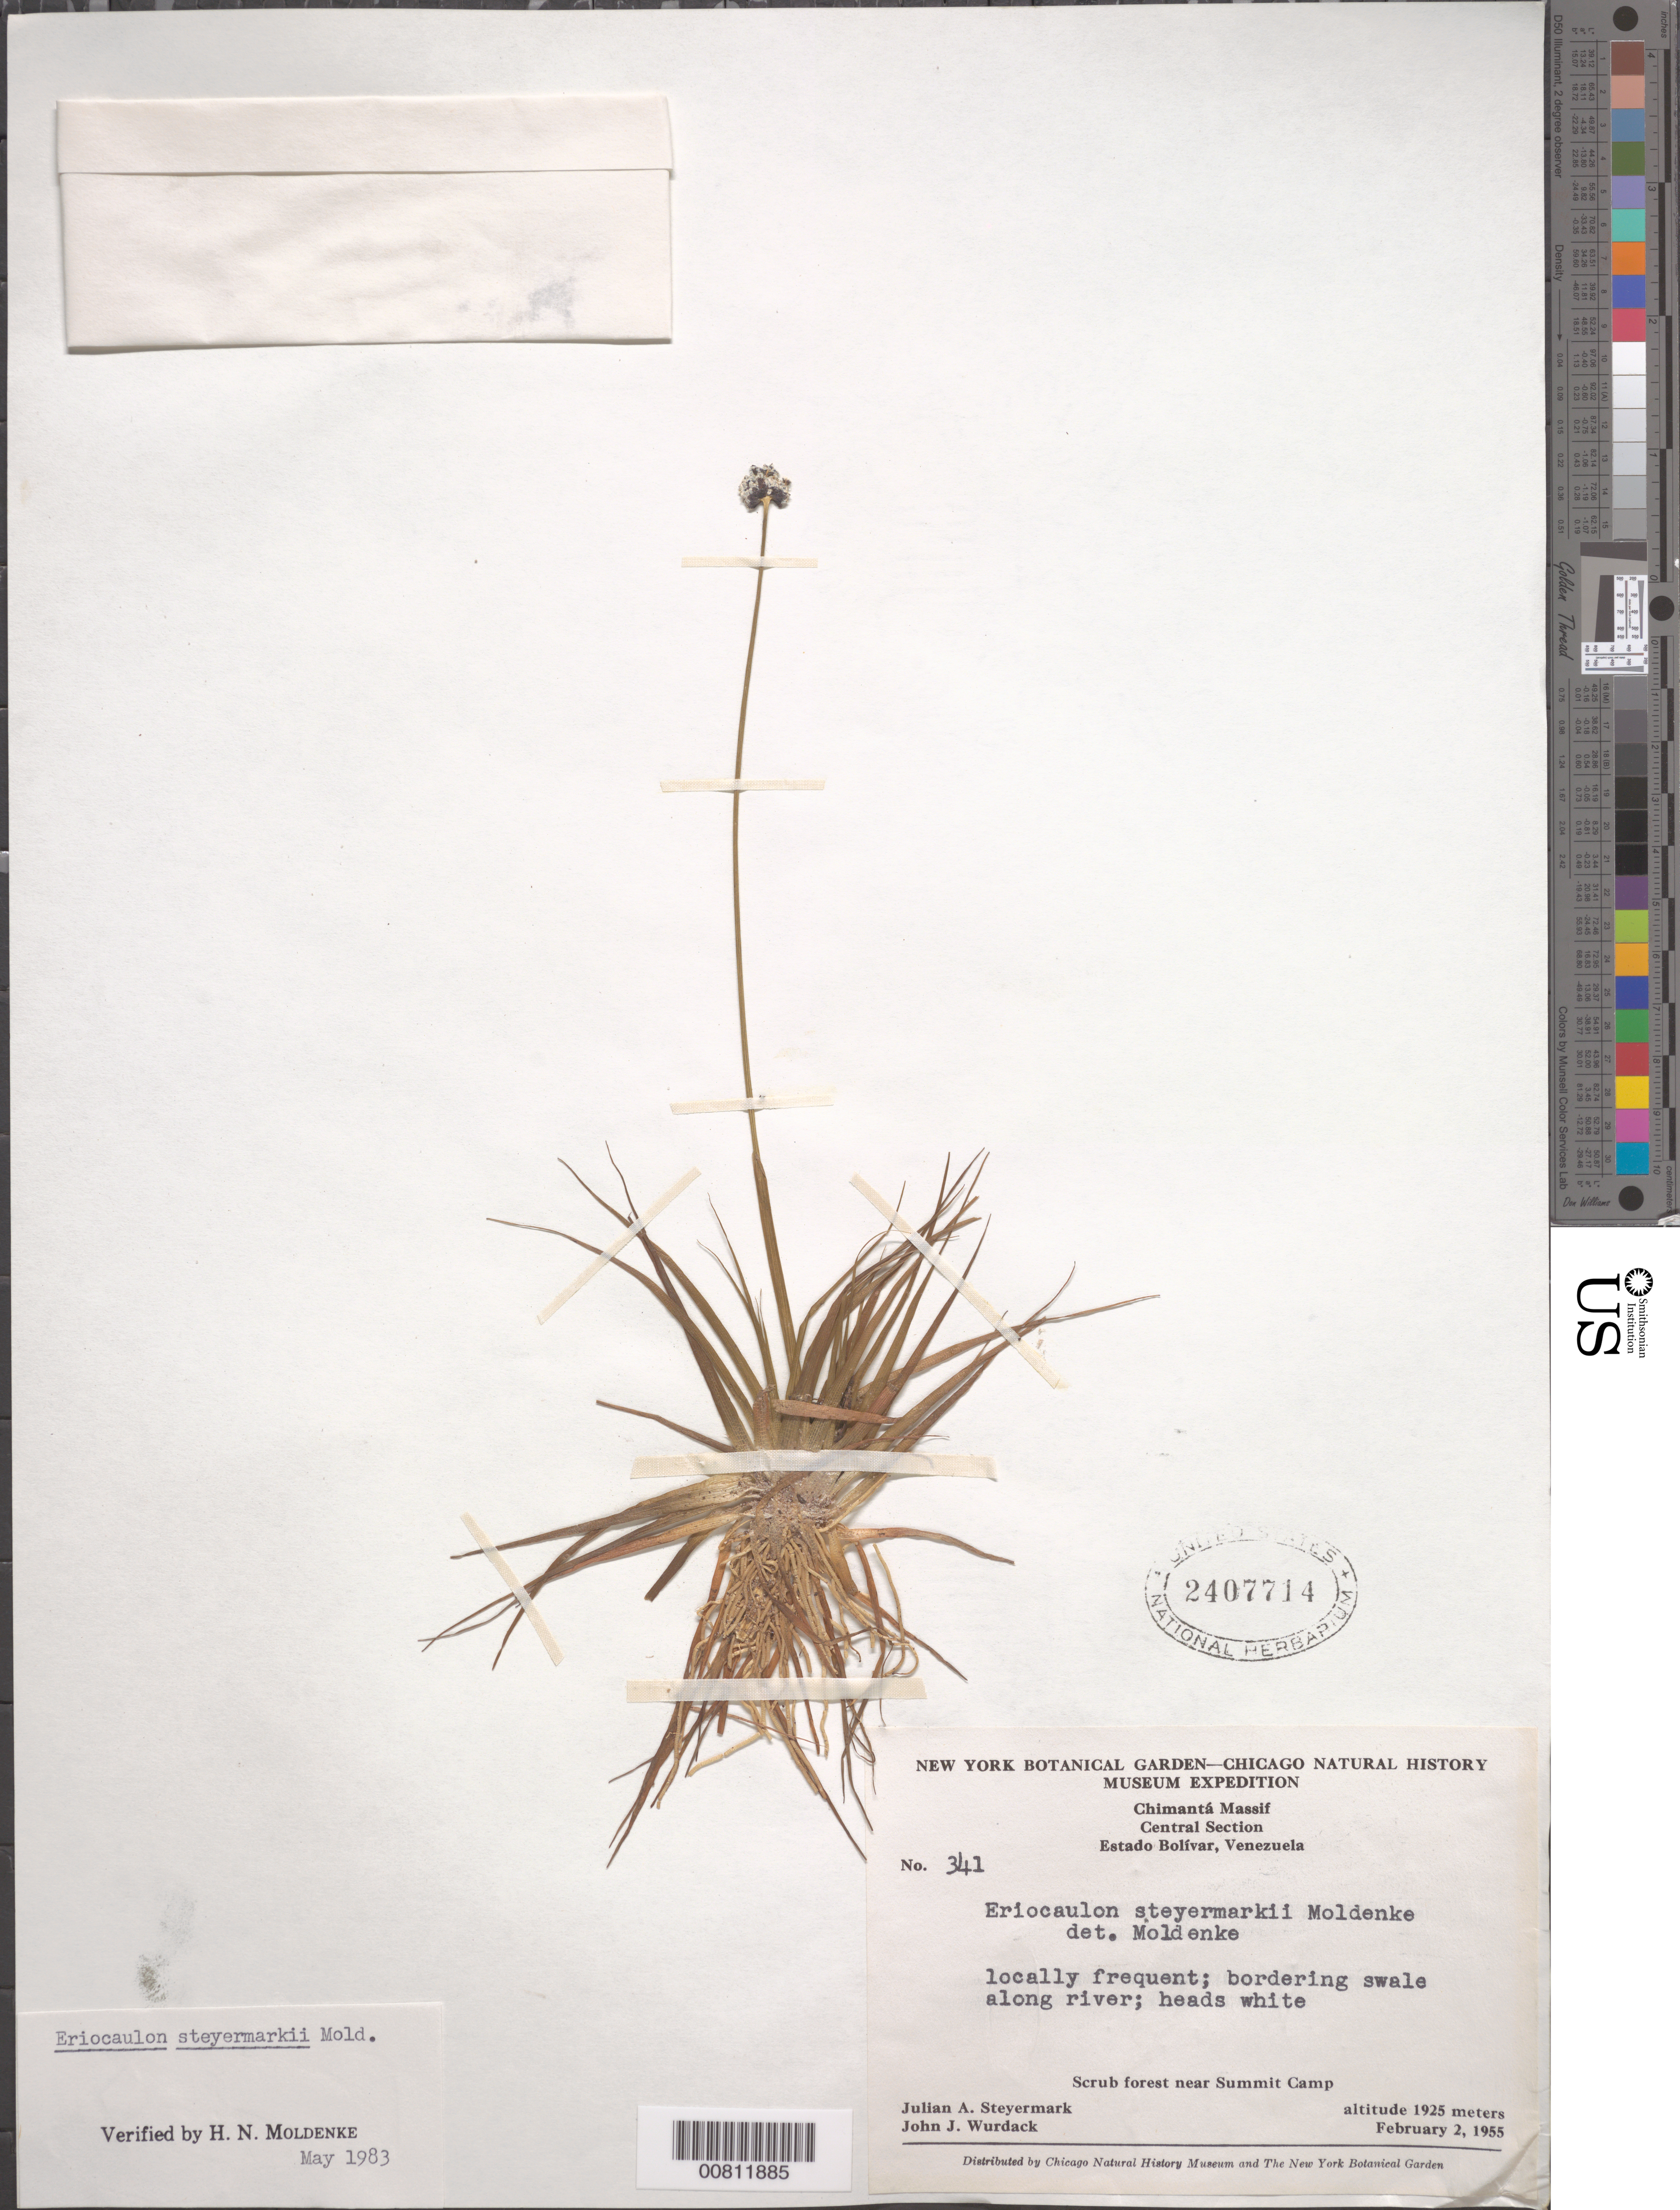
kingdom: Plantae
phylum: Tracheophyta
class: Liliopsida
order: Poales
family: Eriocaulaceae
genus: Eriocaulon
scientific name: Eriocaulon steyermarkii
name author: Moldenke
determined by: Moldenke, H. N.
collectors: J. Steyermark & J. J. Wurdack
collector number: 55 341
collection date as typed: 2-Feb-55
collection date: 1955-02-02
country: Venezuela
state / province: Bolívar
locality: Chimantá Massif, Central Section, near Summit Camp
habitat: Scrub forest; bordering swale along river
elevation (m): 1925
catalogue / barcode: US 2407714